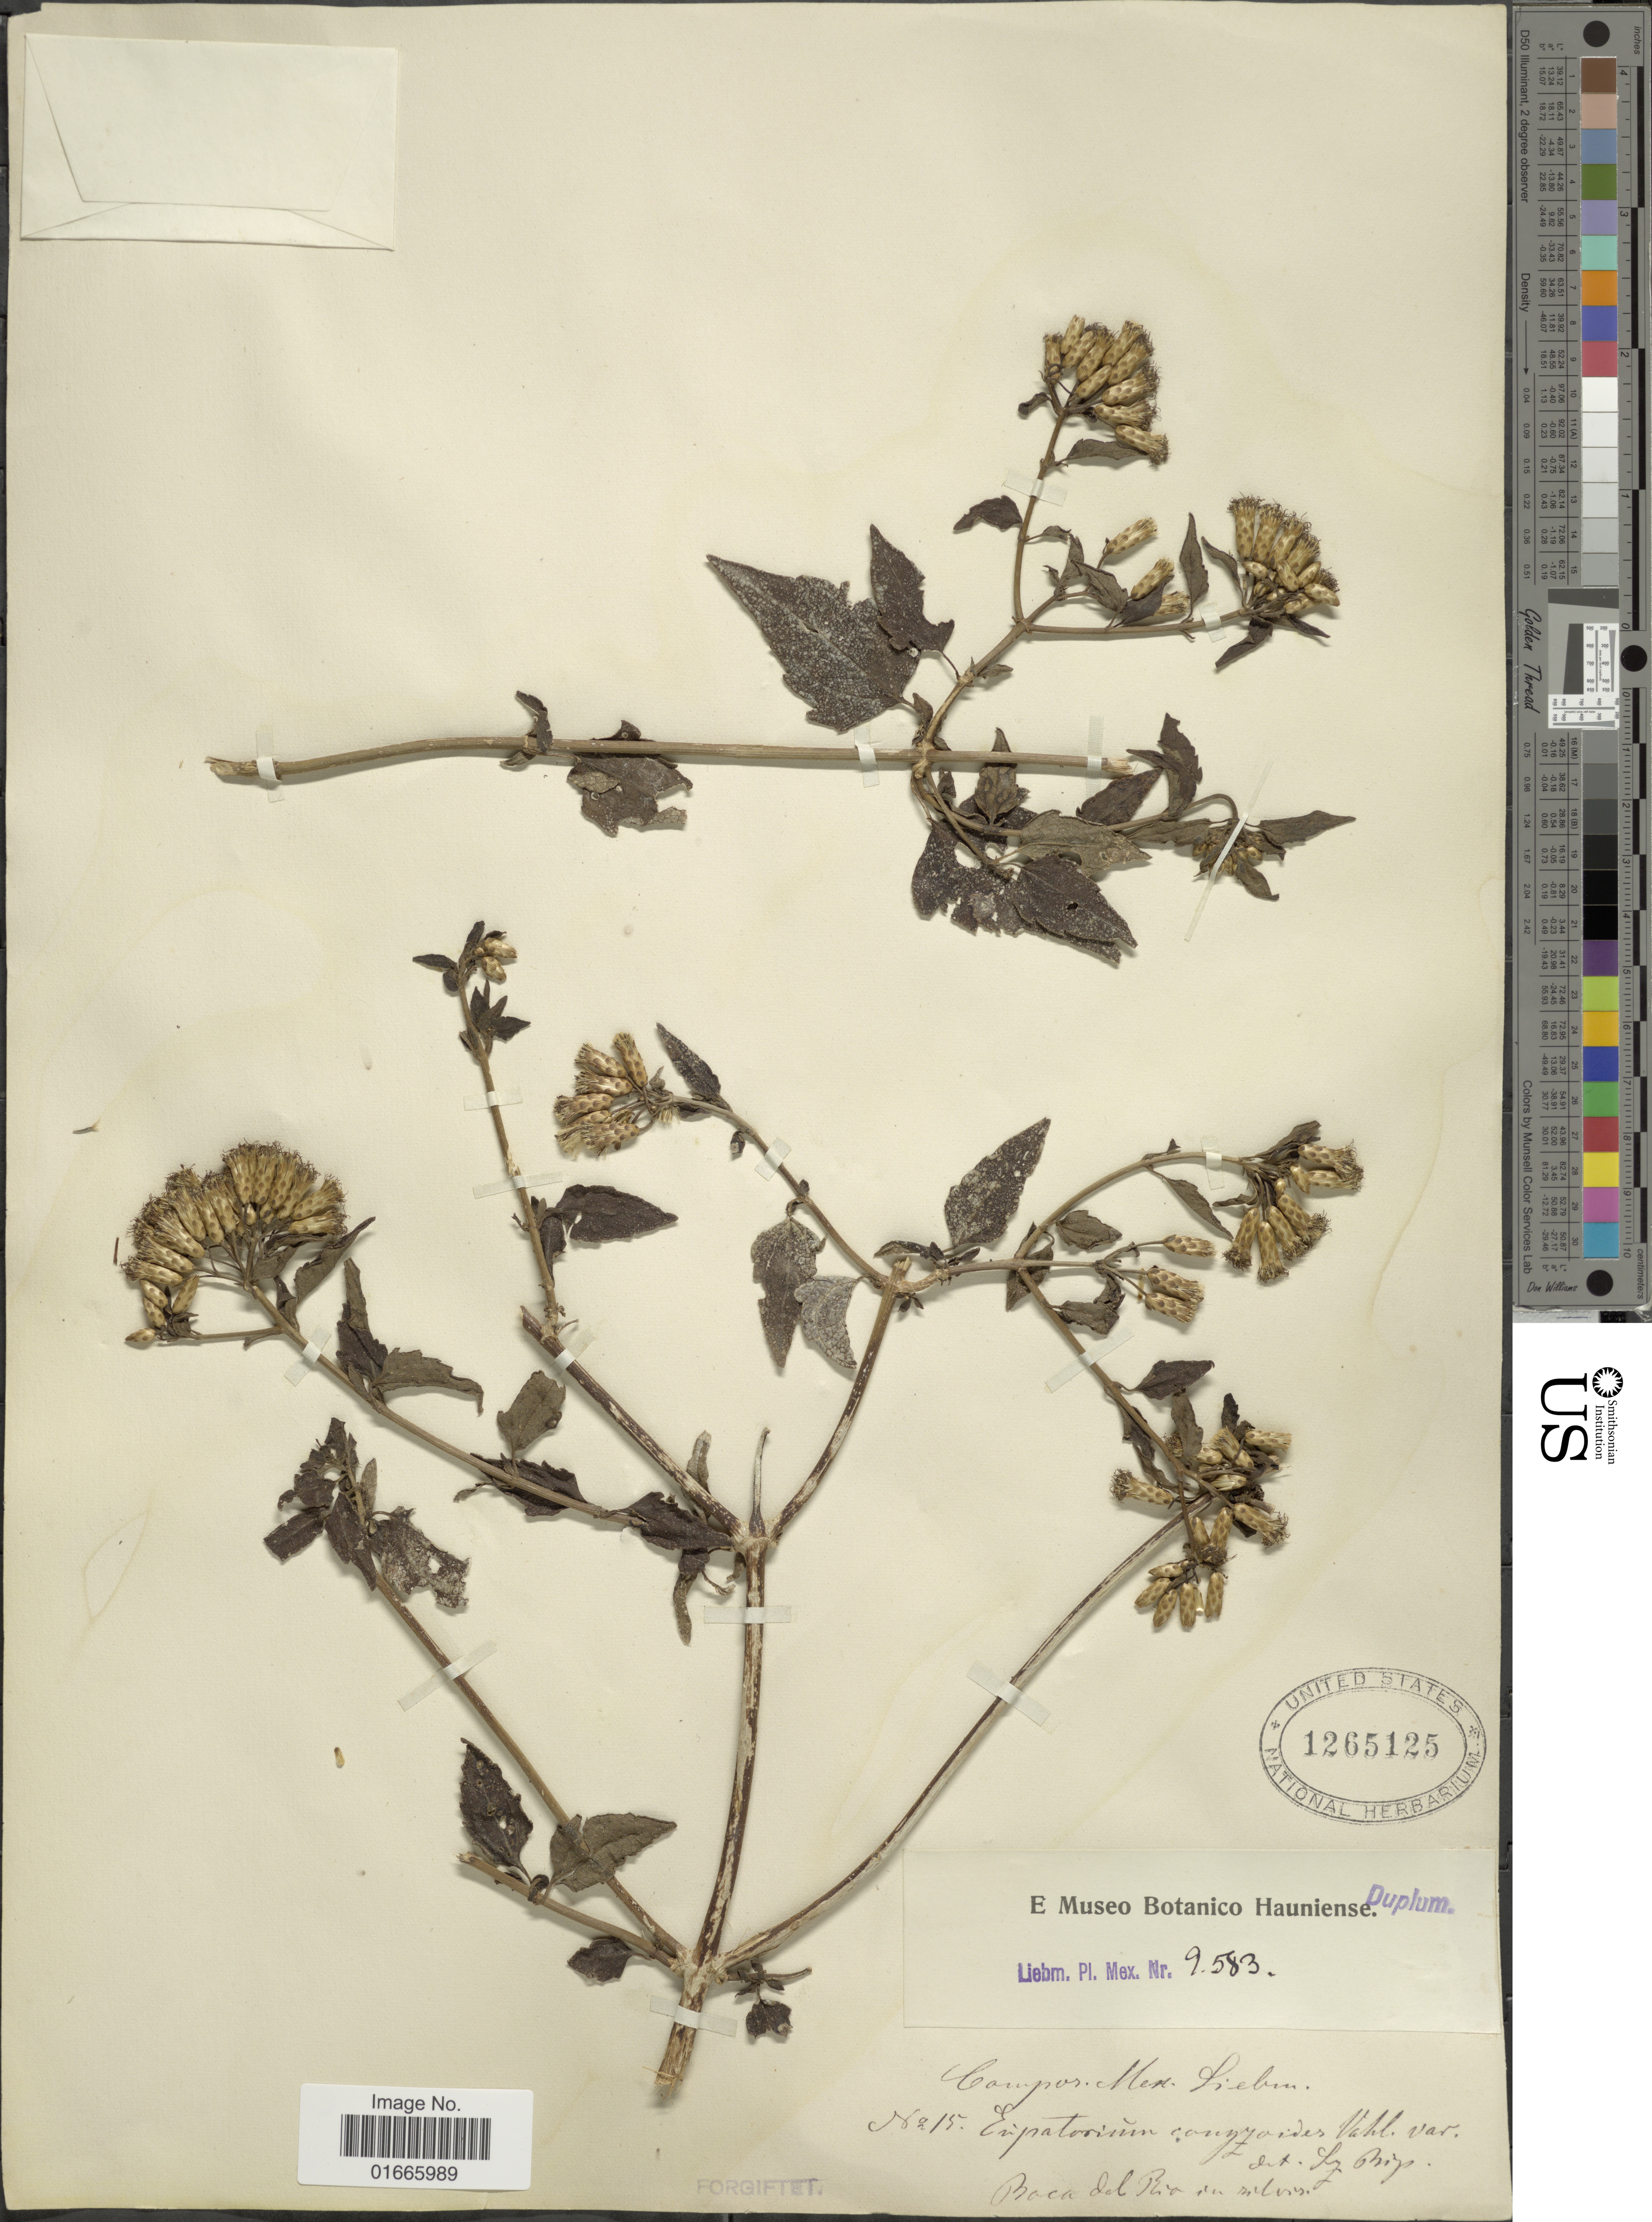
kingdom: Plantae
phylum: Tracheophyta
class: Magnoliopsida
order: Asterales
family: Asteraceae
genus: Chromolaena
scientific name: Chromolaena odorata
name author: (L.) R.M. King & H. Rob.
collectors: ex Mus. Bot. Hauniense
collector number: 15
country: Mexico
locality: Campos, Mex. Baca del Rio in melesy [interpreted]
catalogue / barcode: US 1265125